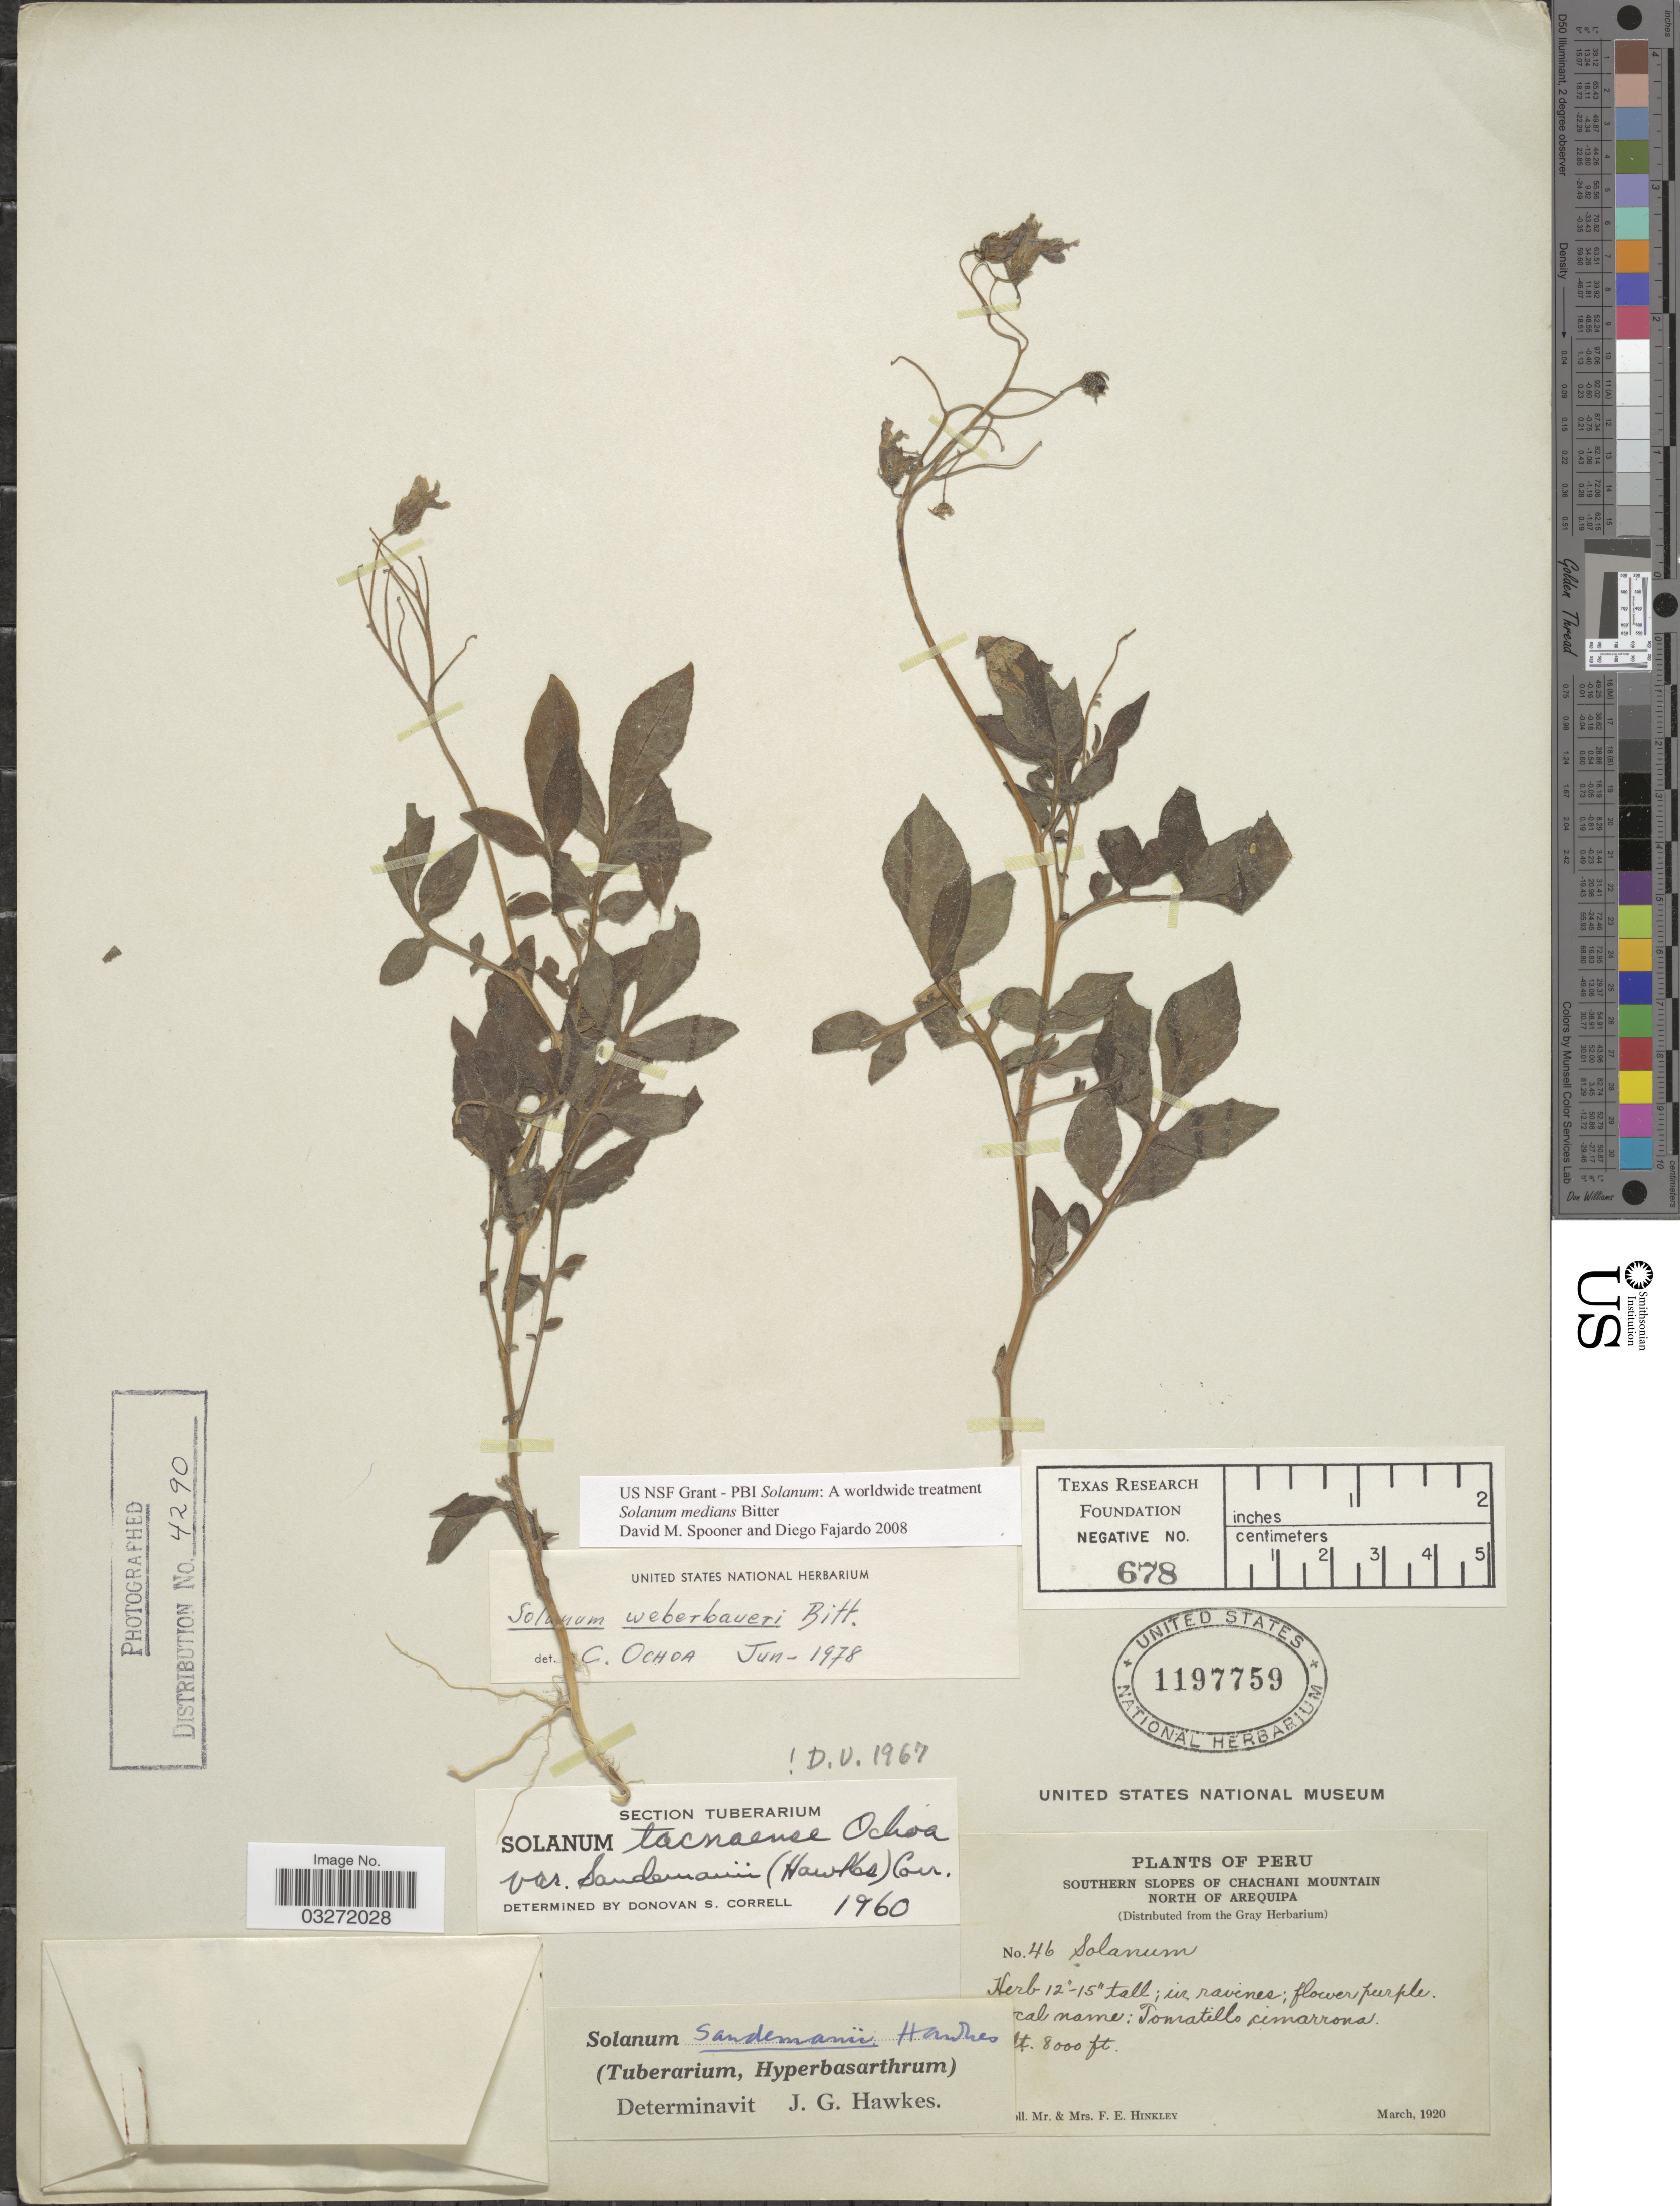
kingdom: Plantae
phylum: Tracheophyta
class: Magnoliopsida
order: Solanales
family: Solanaceae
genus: Solanum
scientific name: Solanum medians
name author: Bitter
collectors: F. Hinkley & F. Hinkley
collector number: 46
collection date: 1920-03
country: Peru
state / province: Arequipa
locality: Southern slopes of Chachani Mountain. North of Arequipa.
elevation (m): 2438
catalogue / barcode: US 1197759